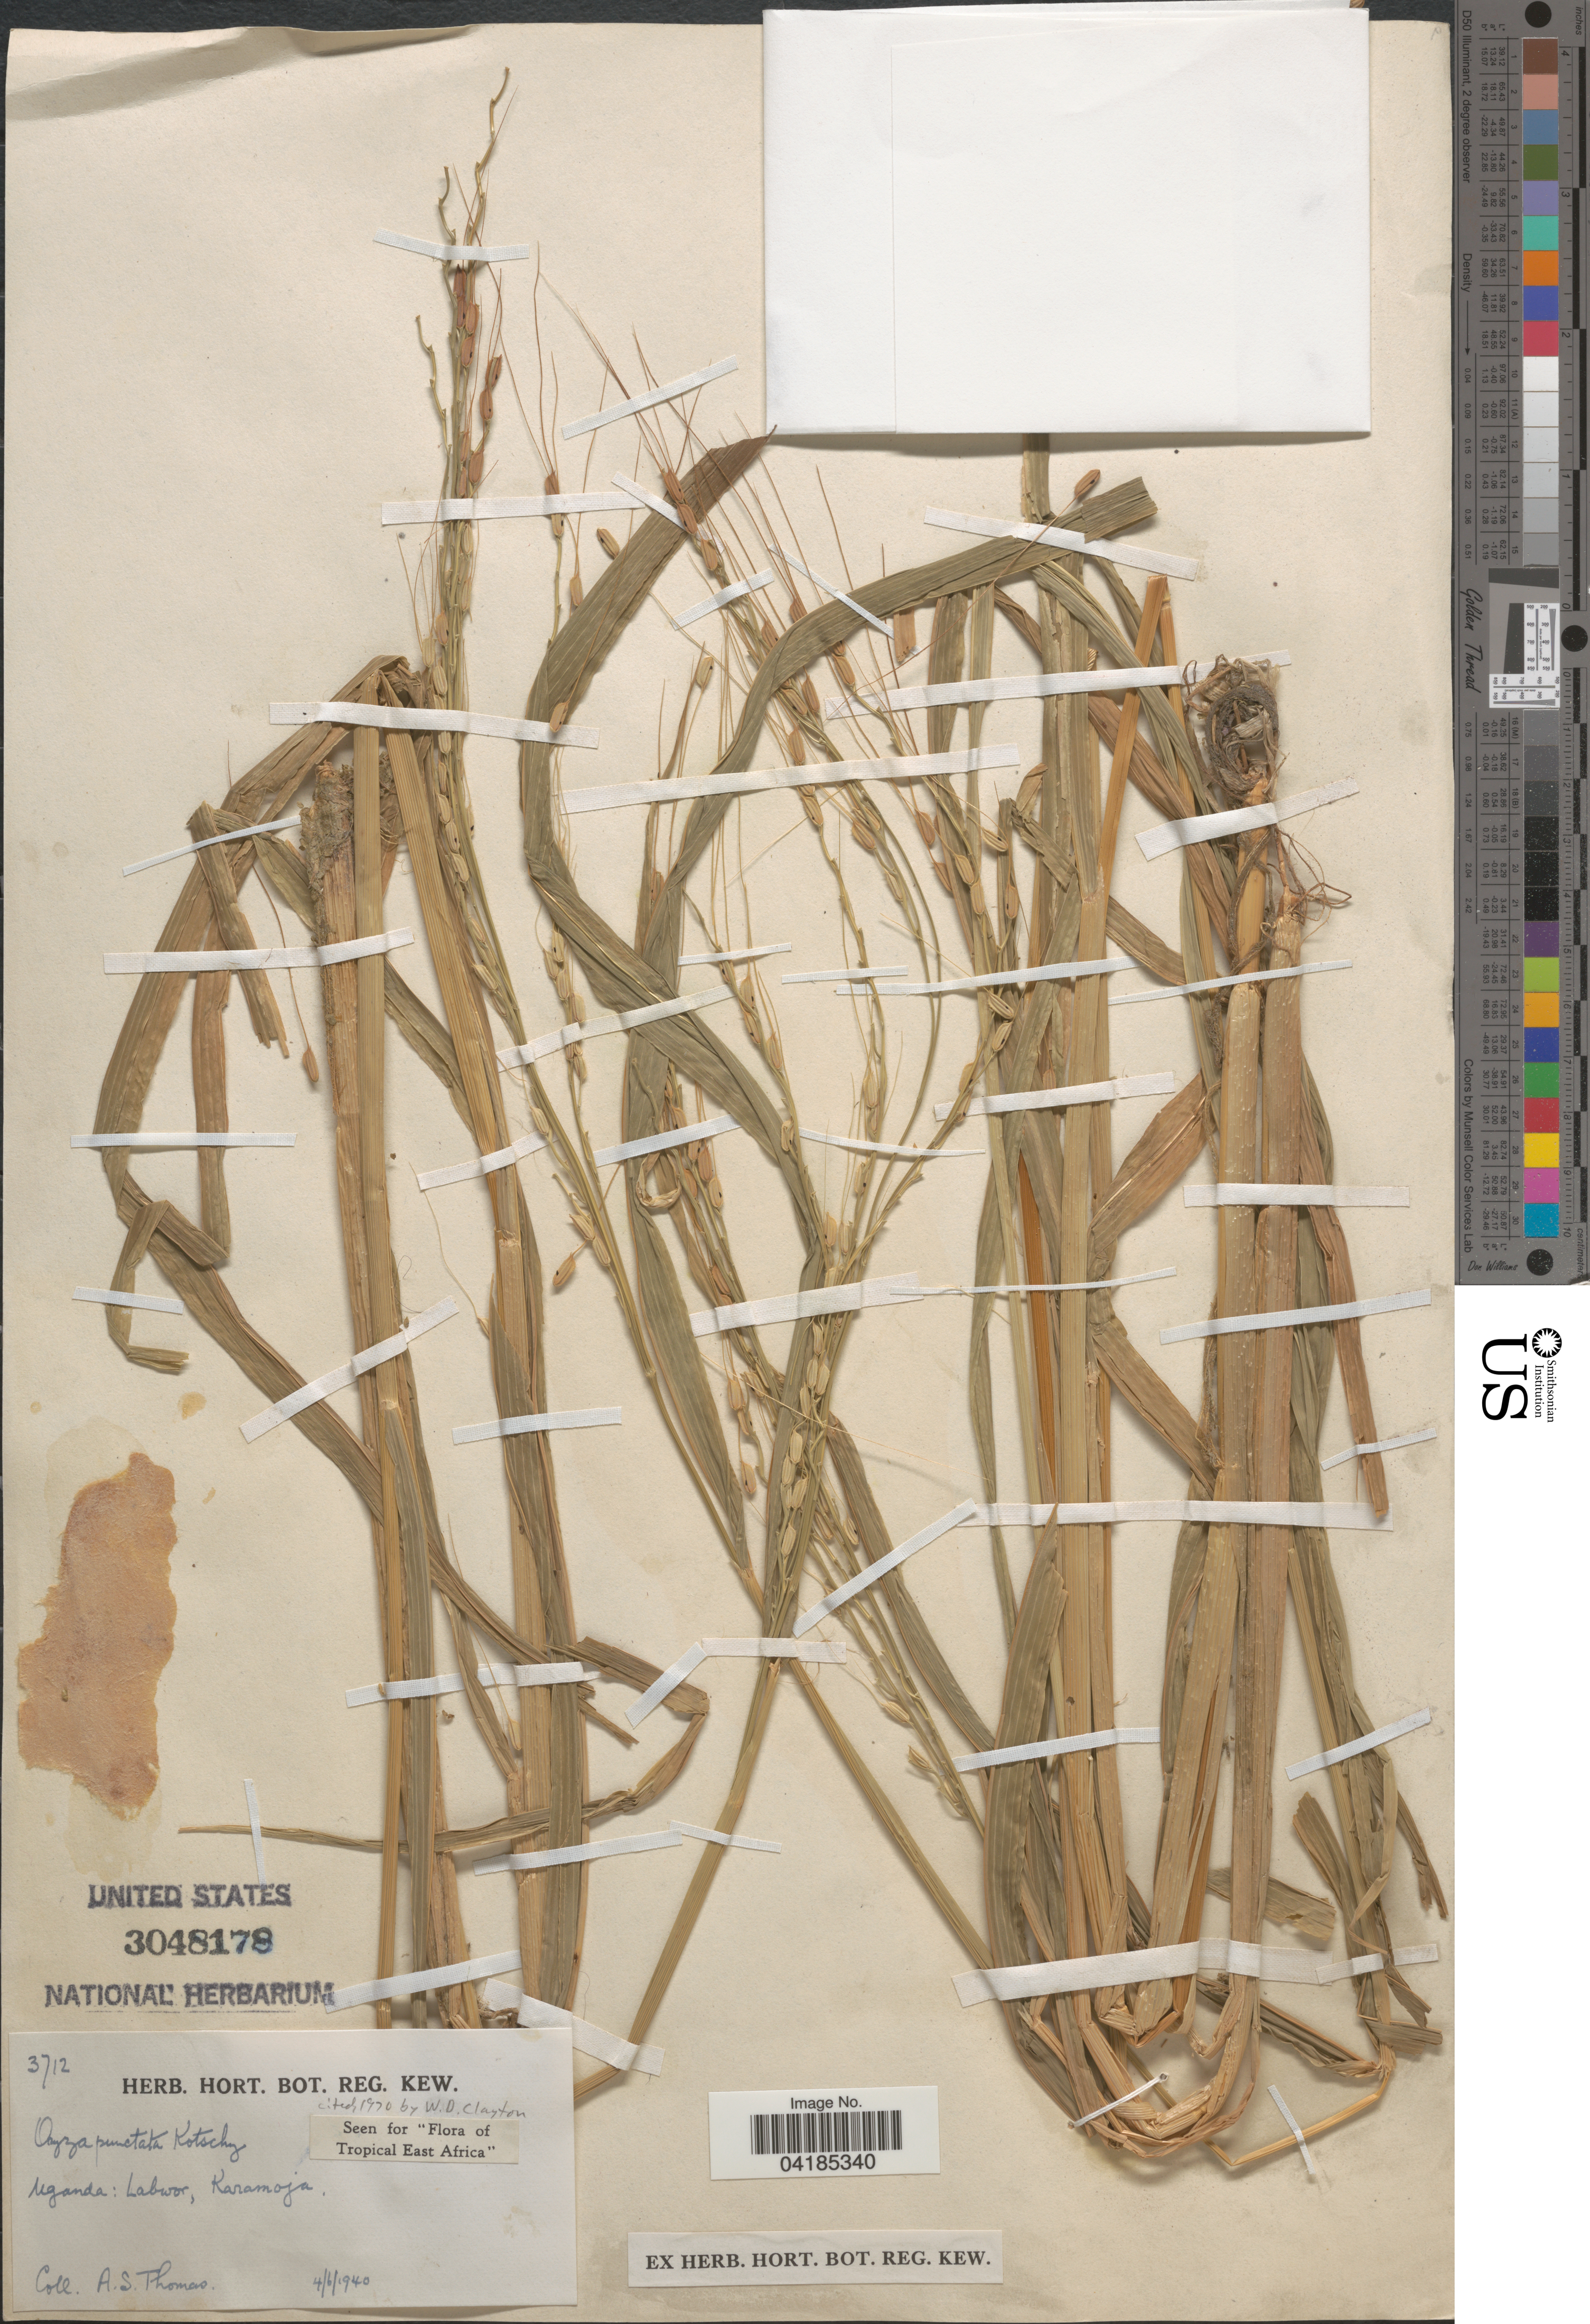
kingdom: Plantae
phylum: Tracheophyta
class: Liliopsida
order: Poales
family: Poaceae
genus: Oryza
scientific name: Oryza punctata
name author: Kotschy ex Steud.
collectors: A. Thomas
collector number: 3712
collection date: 1940-01-04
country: Uganda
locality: Labwor, Karamoja.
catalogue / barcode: US 3048178